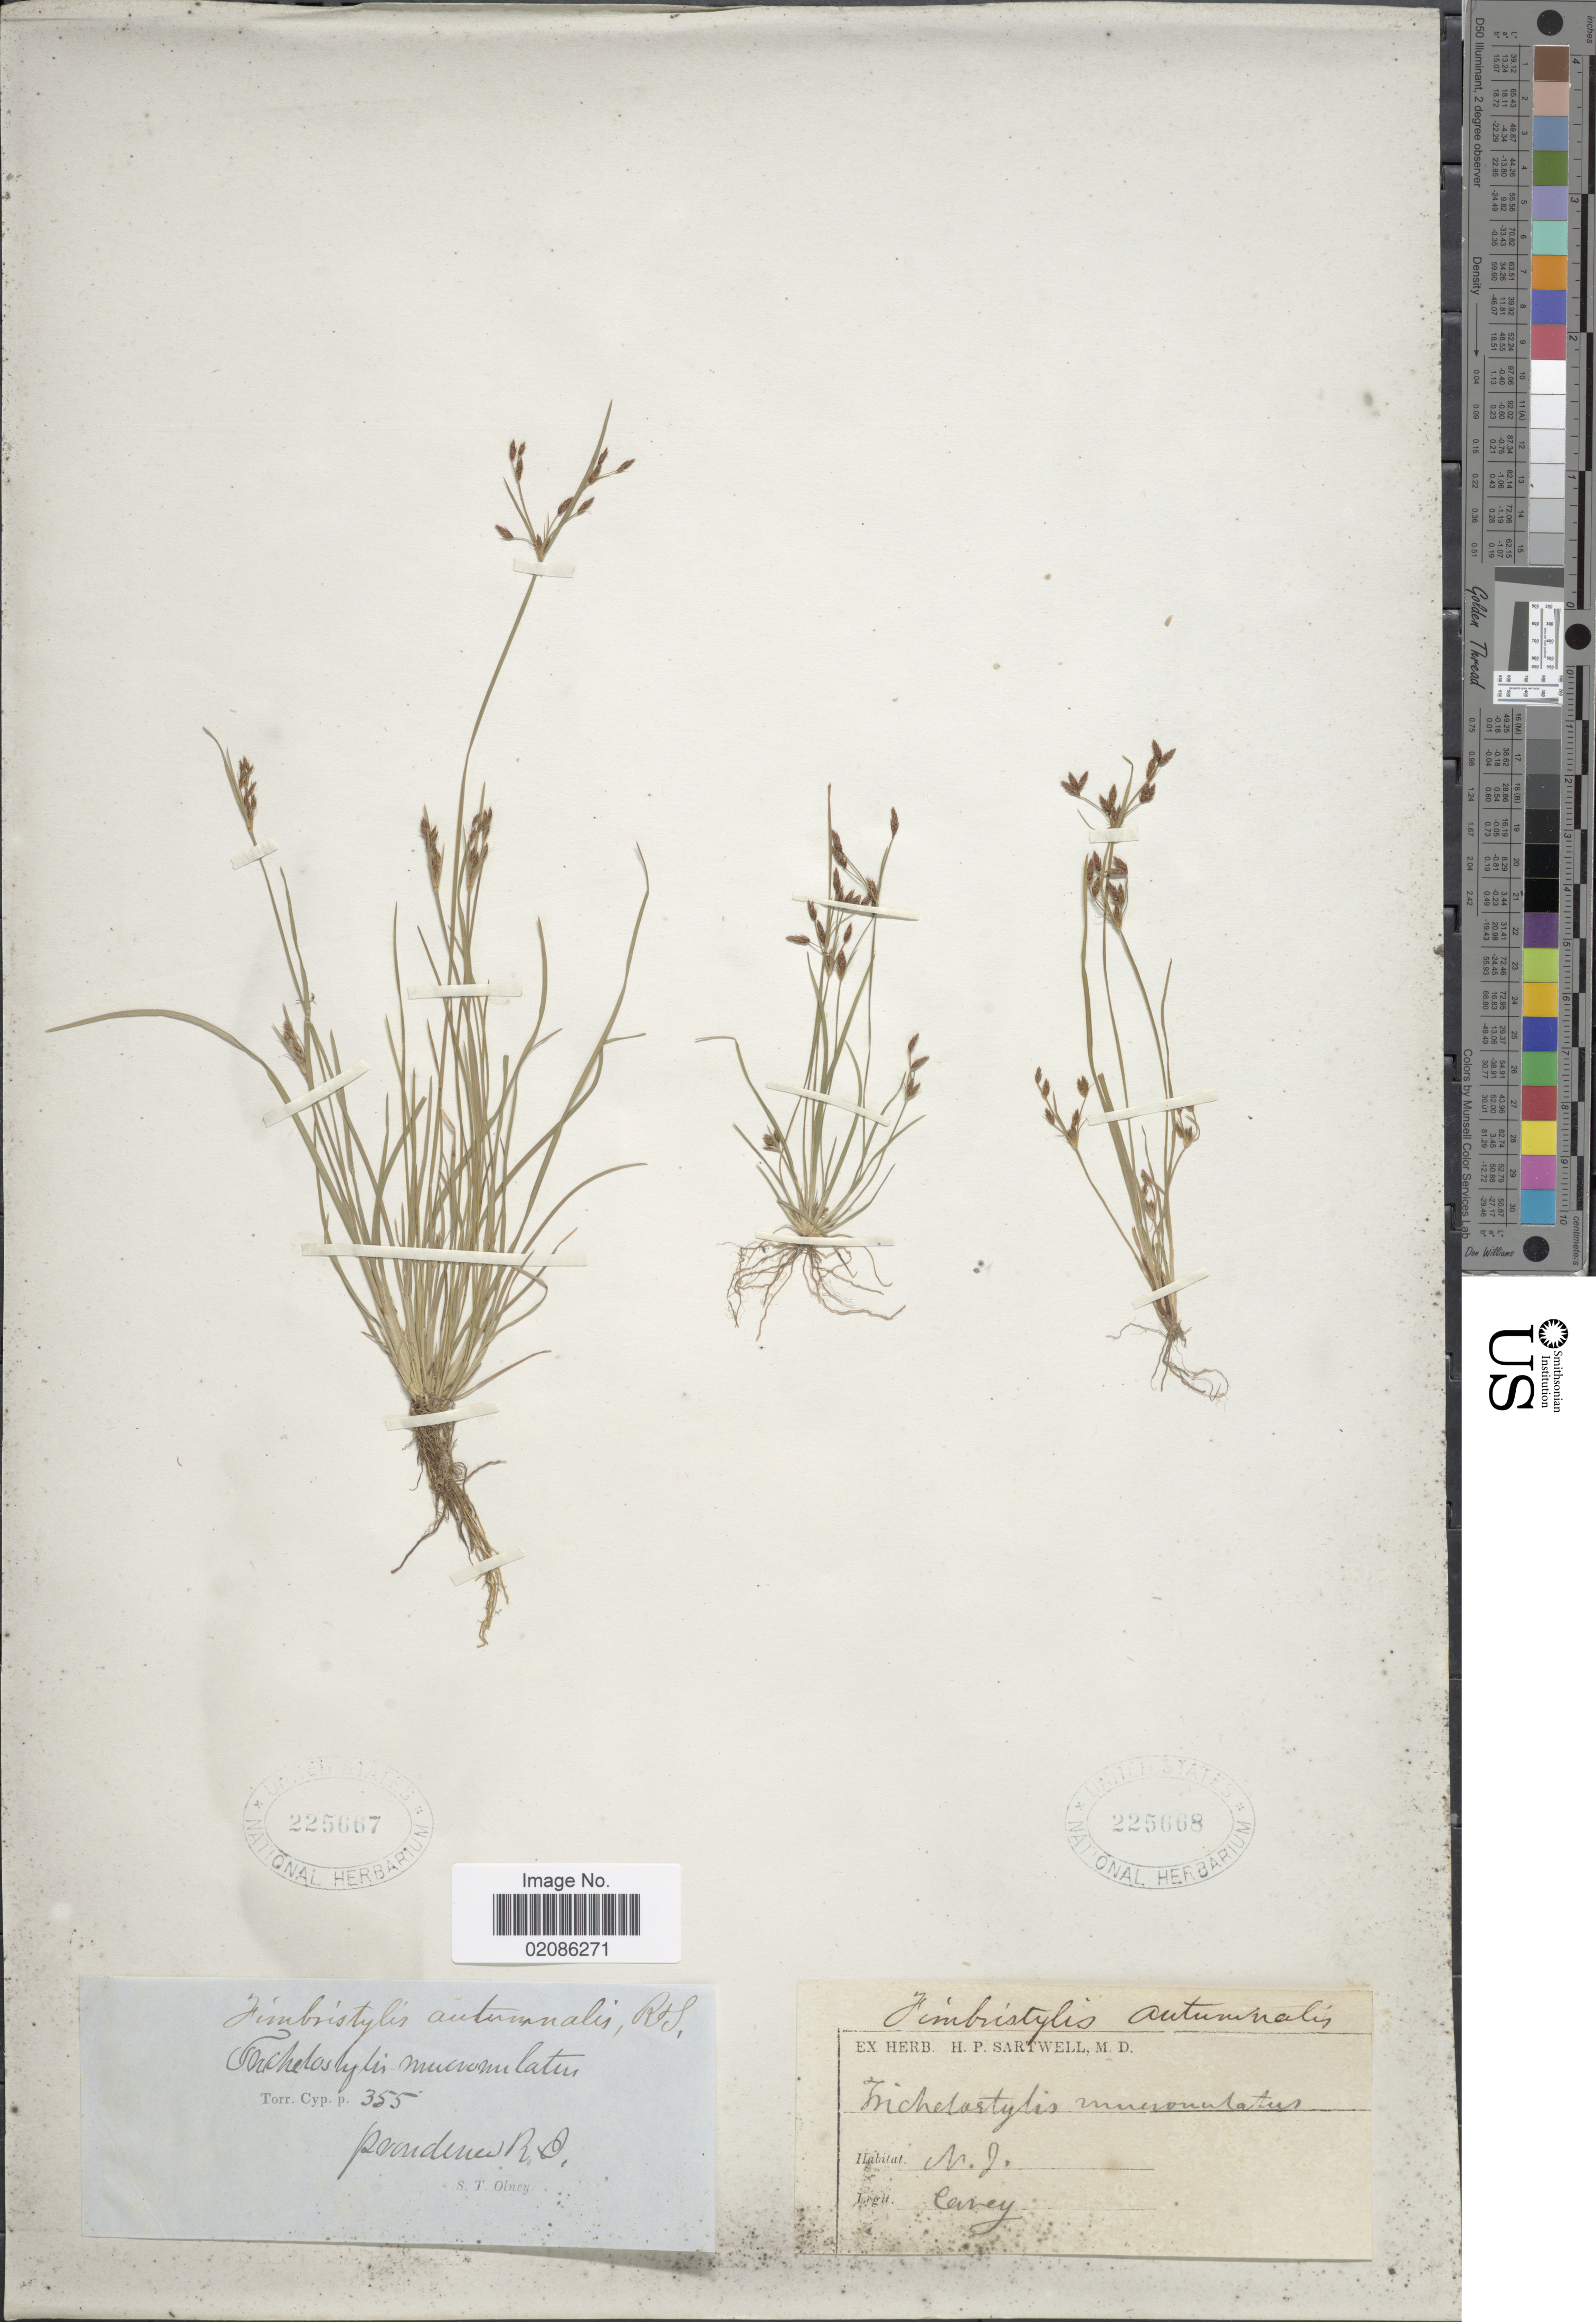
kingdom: Plantae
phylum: Tracheophyta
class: Liliopsida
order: Poales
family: Cyperaceae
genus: Fimbristylis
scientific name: Fimbristylis autumnalis (L.) Roem. & Schult.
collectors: Carey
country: United States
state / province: New Jersey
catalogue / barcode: US 225668-2